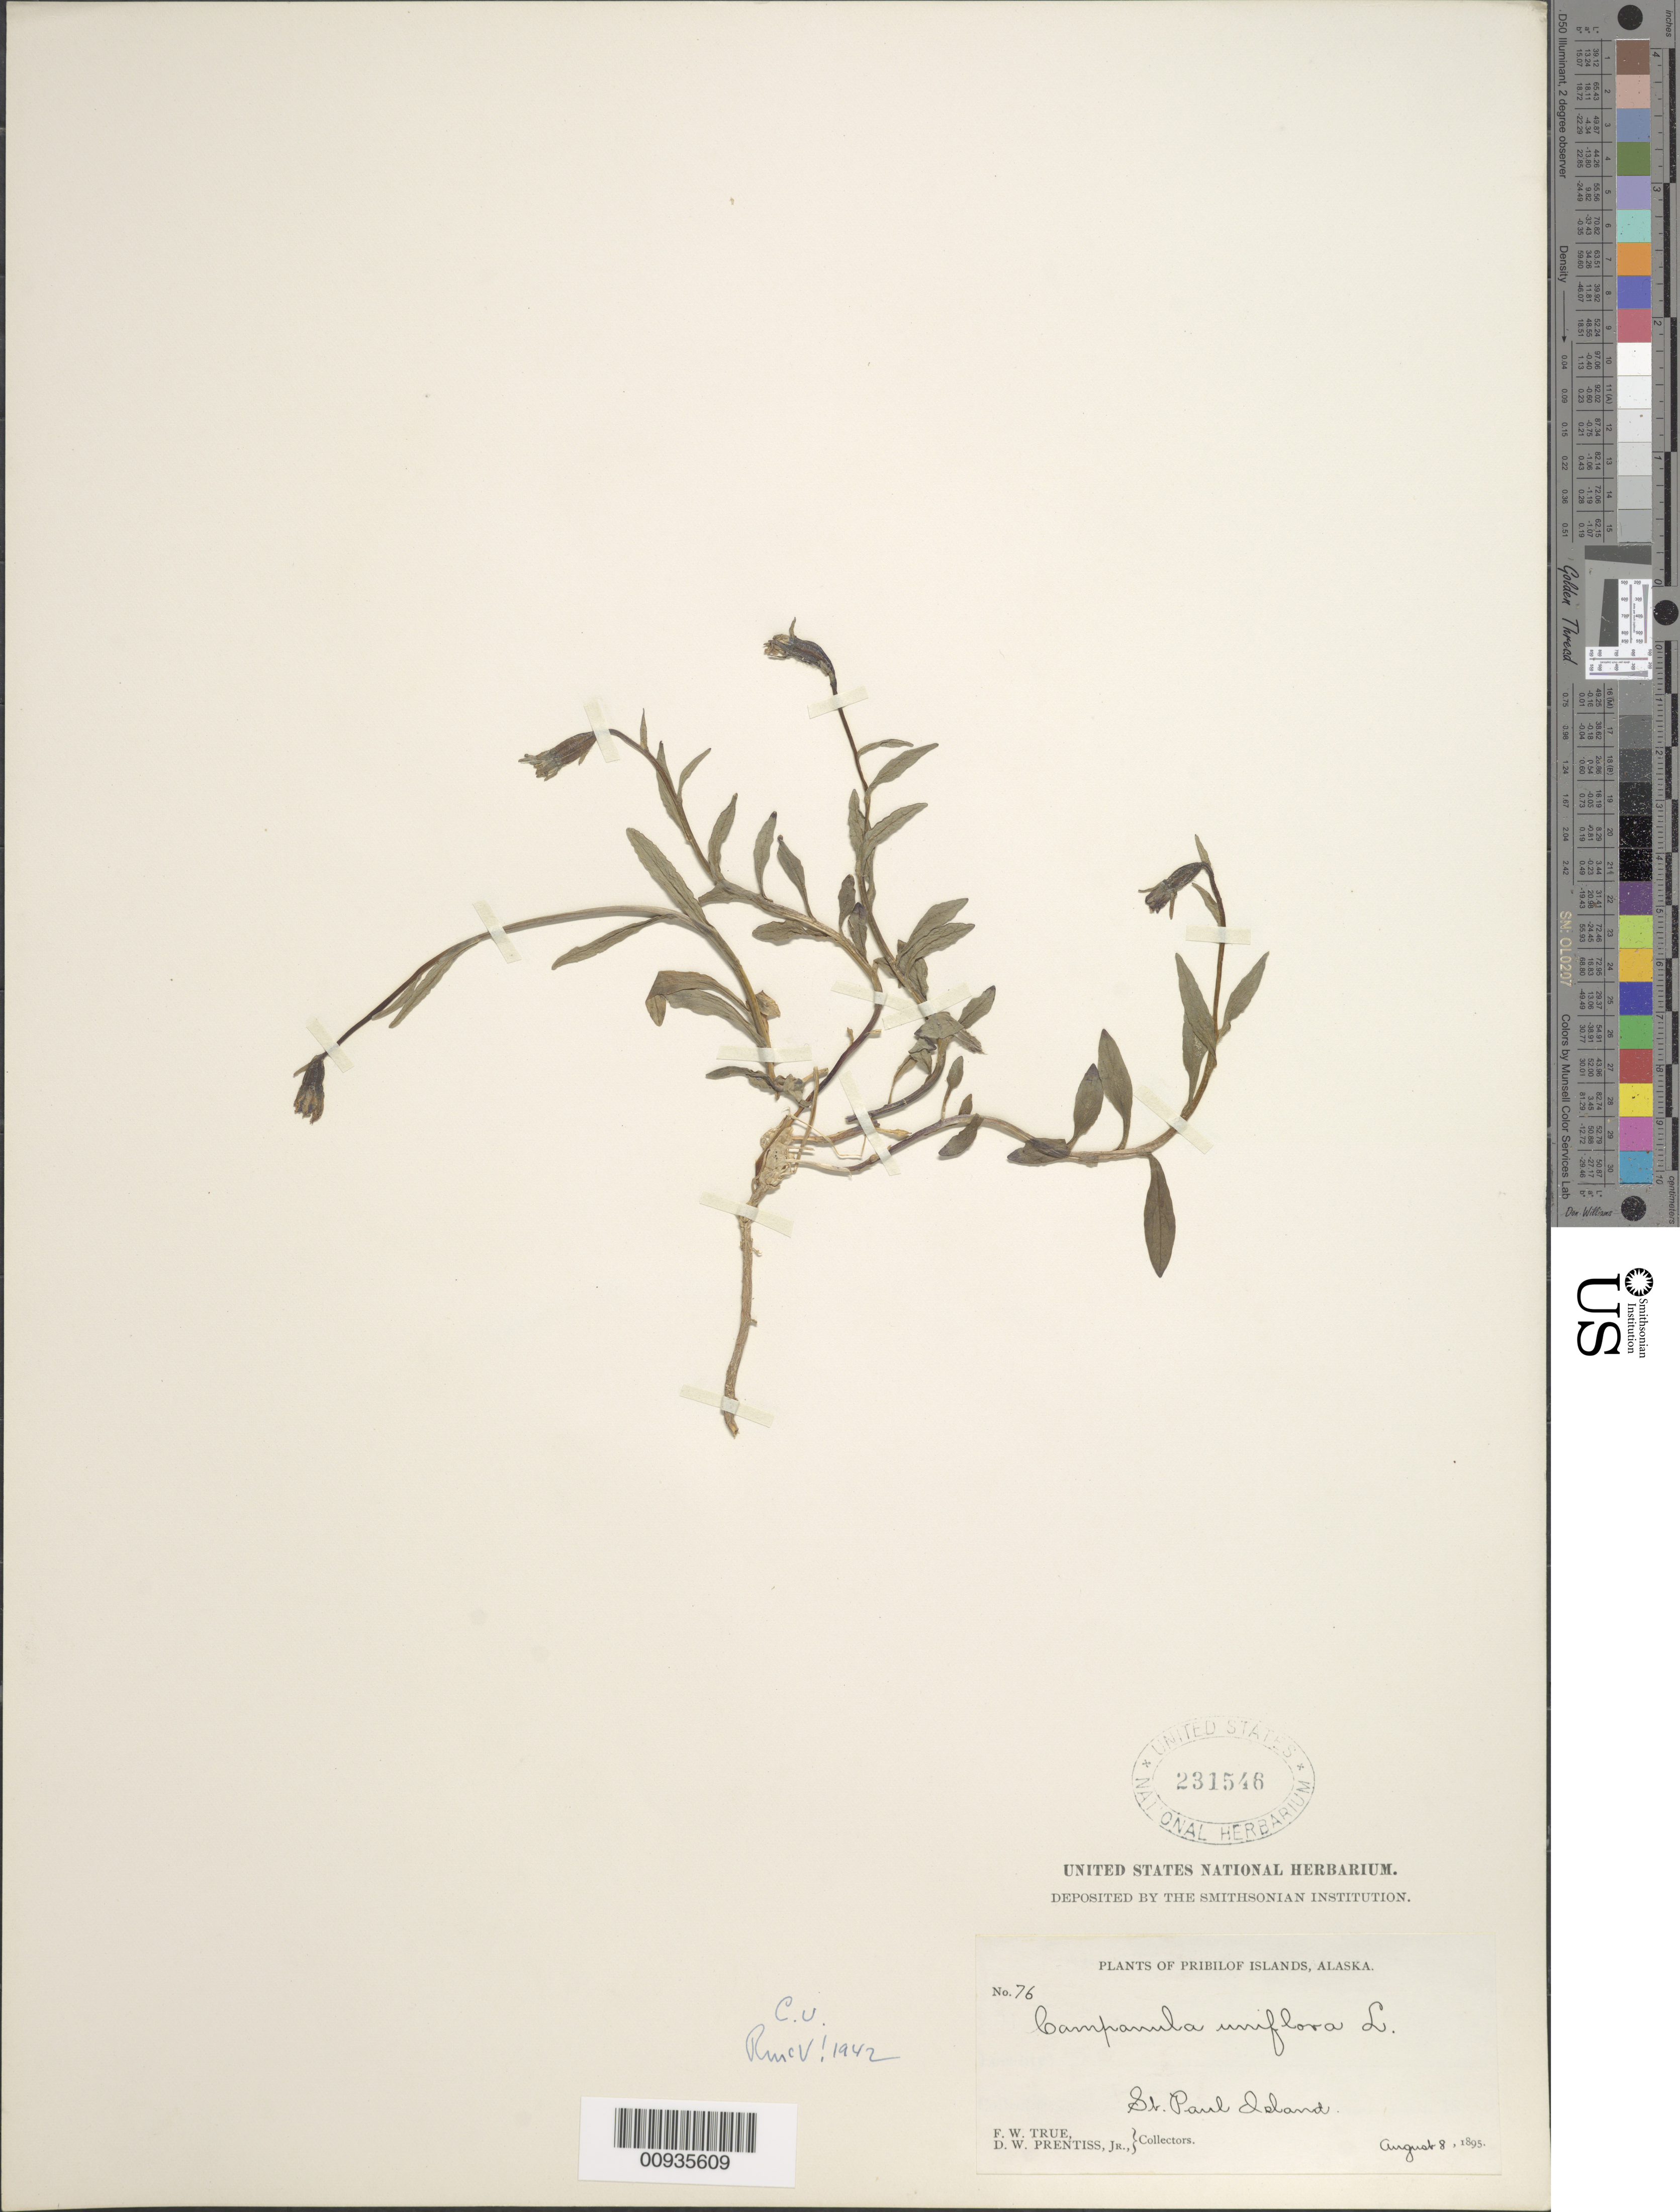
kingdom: Plantae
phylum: Tracheophyta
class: Magnoliopsida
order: Asterales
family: Campanulaceae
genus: Campanula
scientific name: Campanula uniflora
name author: L.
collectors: F. True & D. Prentiss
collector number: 76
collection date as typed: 8 Aug 1895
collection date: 1895-08-08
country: United States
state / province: Alaska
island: St. Paul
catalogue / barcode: US 231546